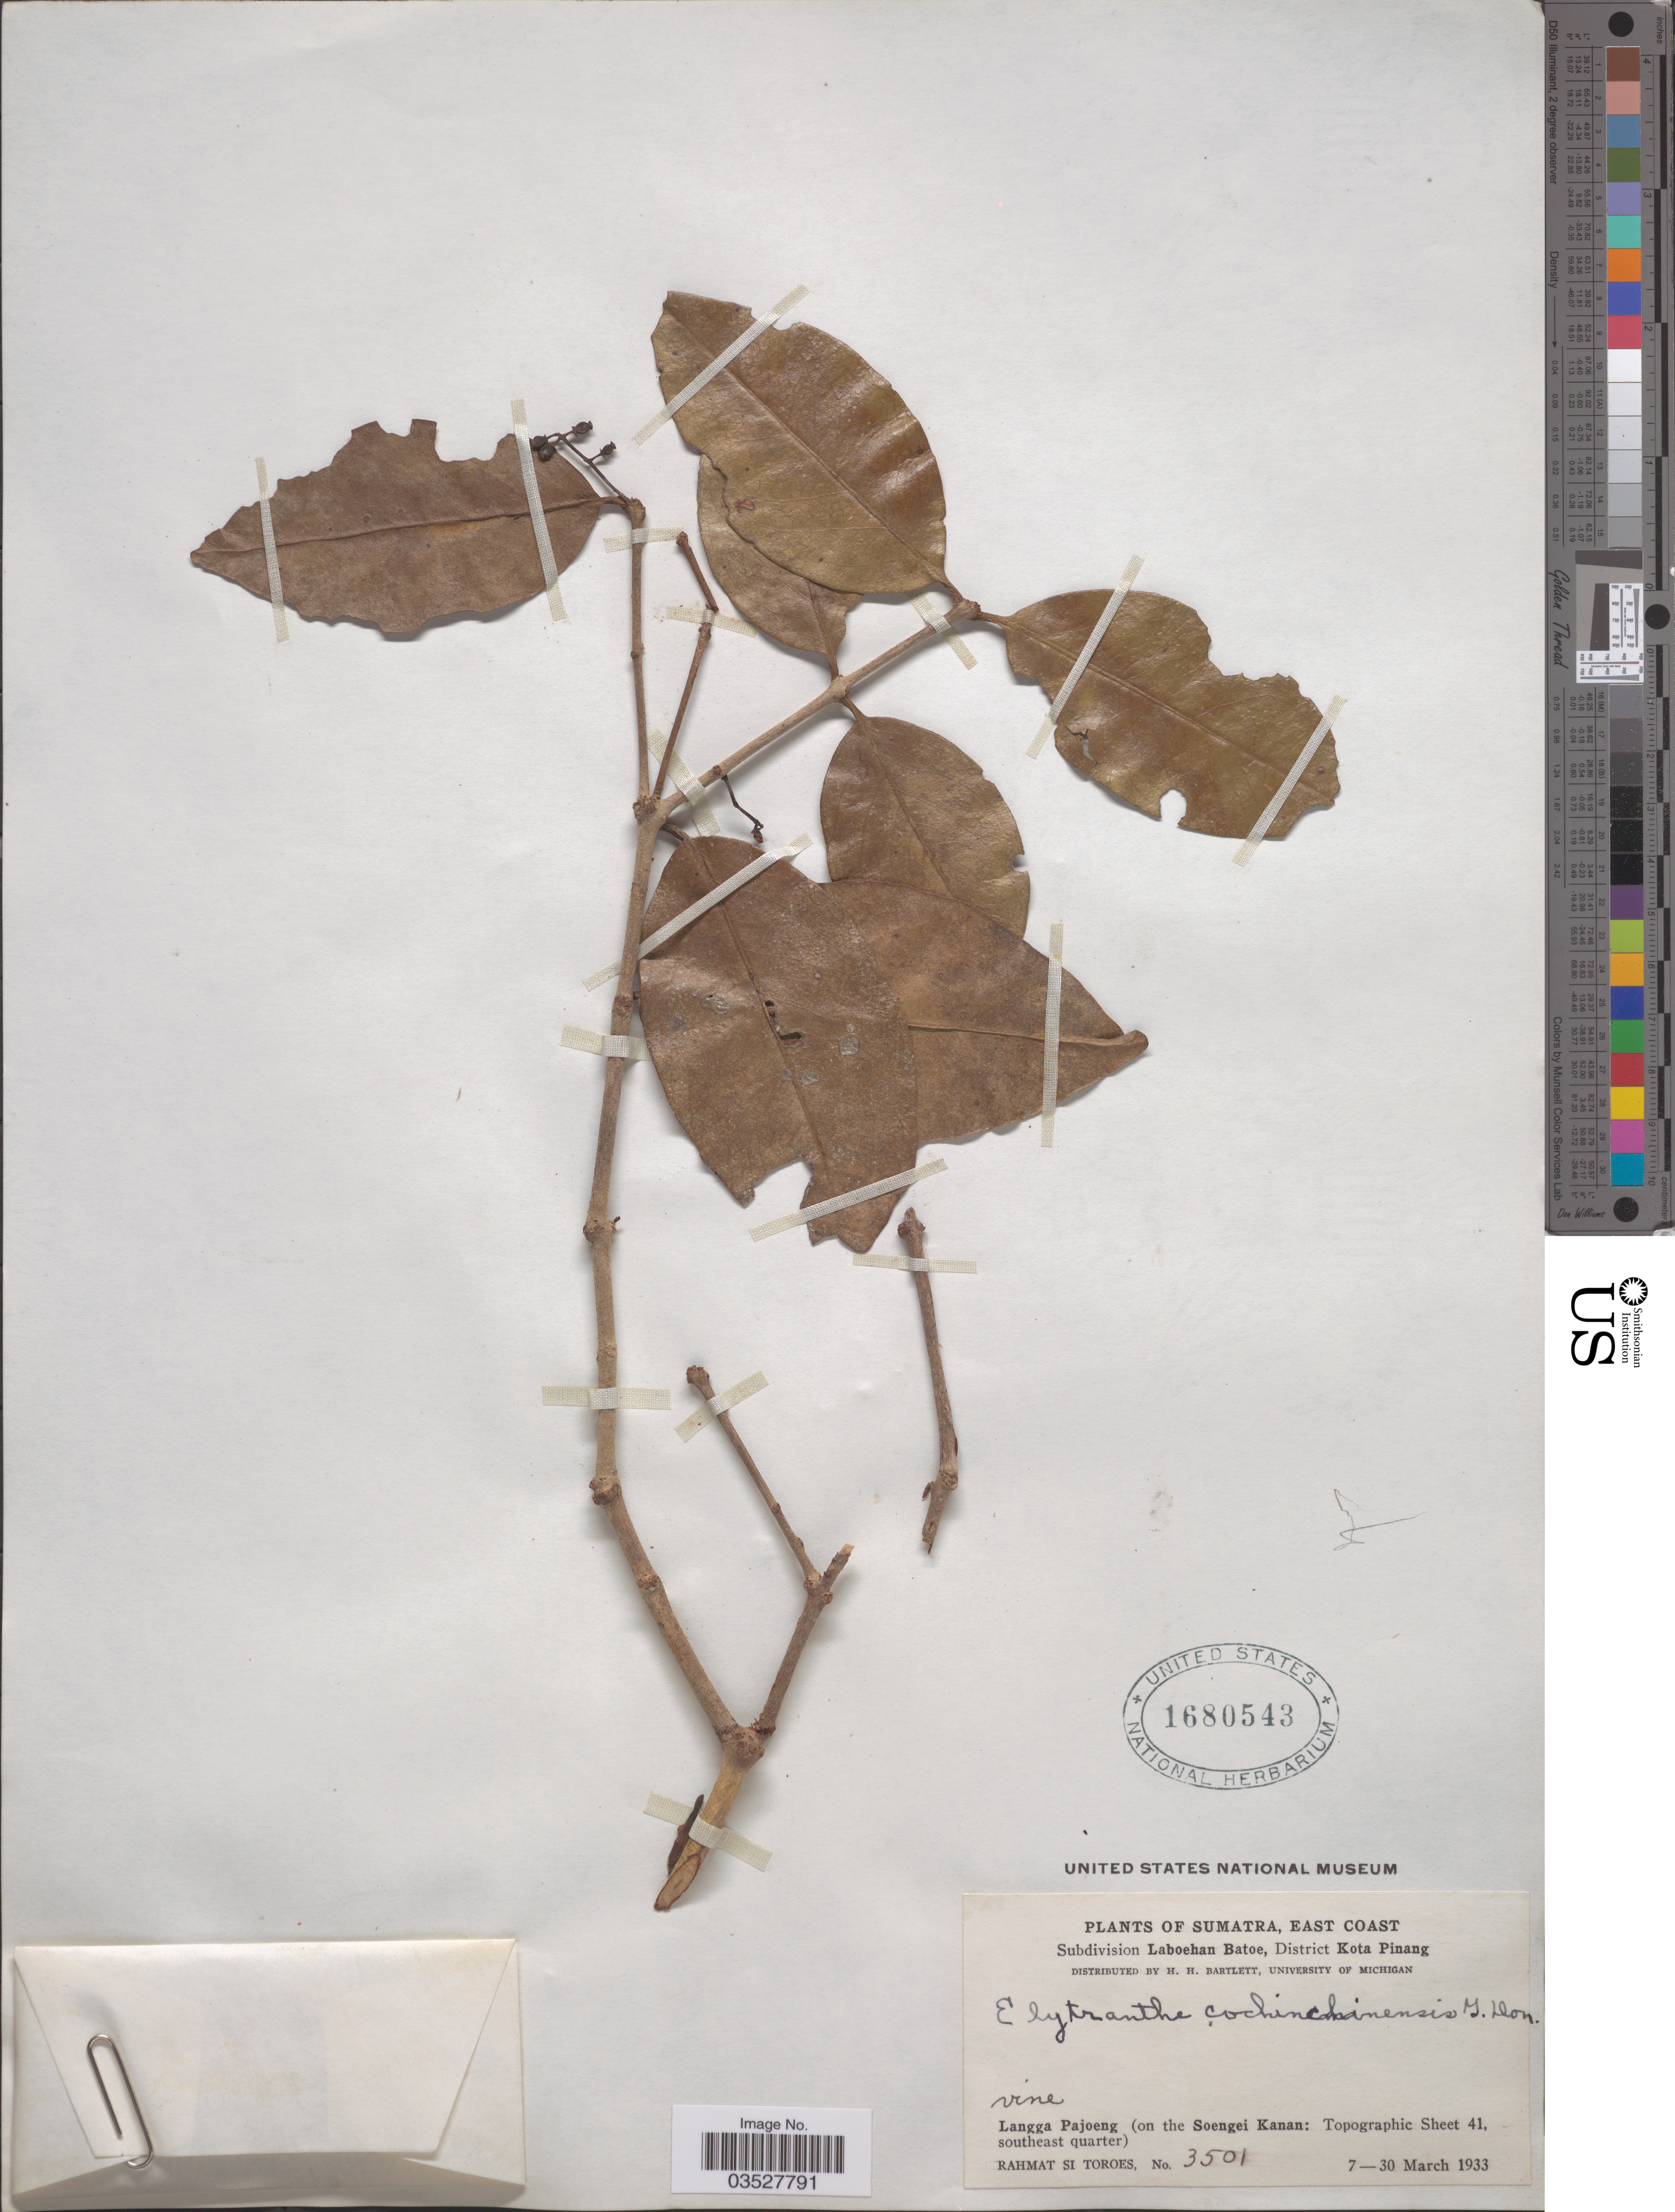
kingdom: Plantae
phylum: Tracheophyta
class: Magnoliopsida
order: Santalales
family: Loranthaceae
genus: Elytranthe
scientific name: Elytranthe cochinchinensis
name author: (Lour.) G. Don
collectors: Rahmat Si Boeea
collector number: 3501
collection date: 1933-03-07/1933-03-30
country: Indonesia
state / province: Sumatra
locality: East Coast. Subdivision Laboehan Batoe, District Kota Pinang. Langga Pajoeng (on the Soengei Kanan: Topographic Sheet 41, southeast quarter).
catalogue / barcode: US 1680543